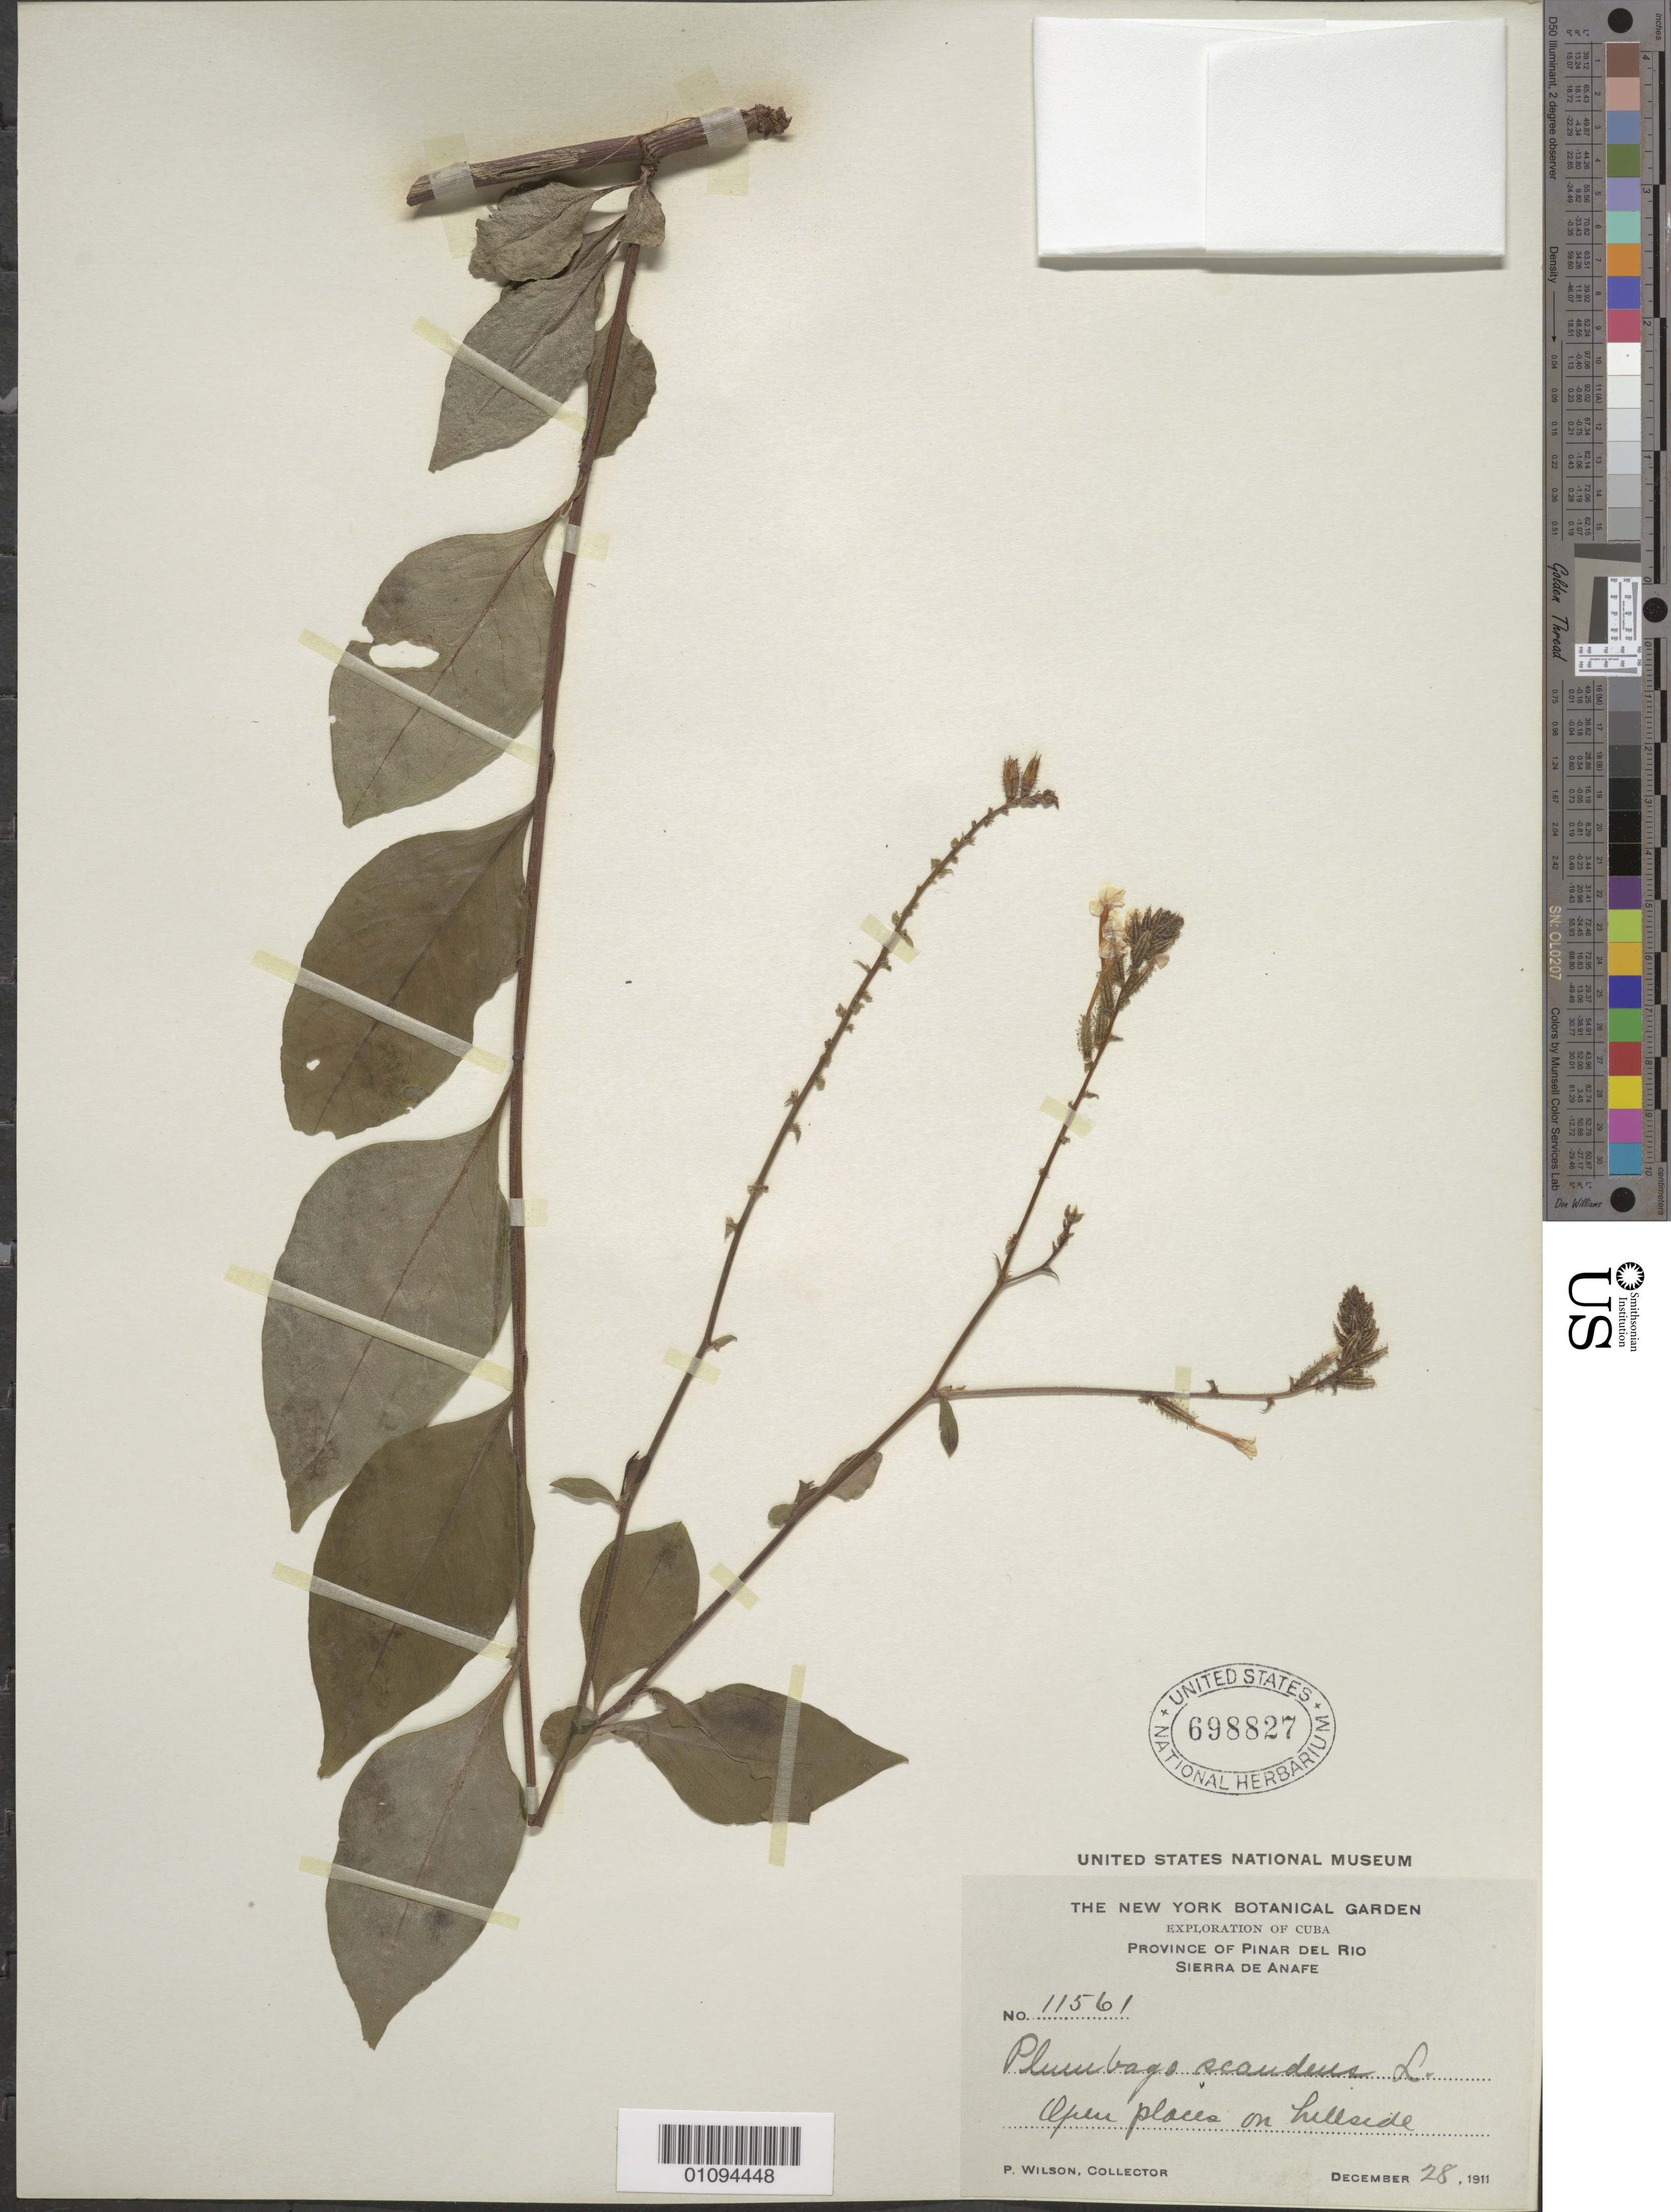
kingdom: Plantae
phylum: Tracheophyta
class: Magnoliopsida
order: Caryophyllales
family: Plumbaginaceae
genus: Plumbago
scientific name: Plumbago scandens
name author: L.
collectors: P. Wilson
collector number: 11561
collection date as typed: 28 Dec 1911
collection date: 1911-12-28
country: Cuba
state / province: Pinar del Rio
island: Cuba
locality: Sierra de Anafe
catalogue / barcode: US 698827